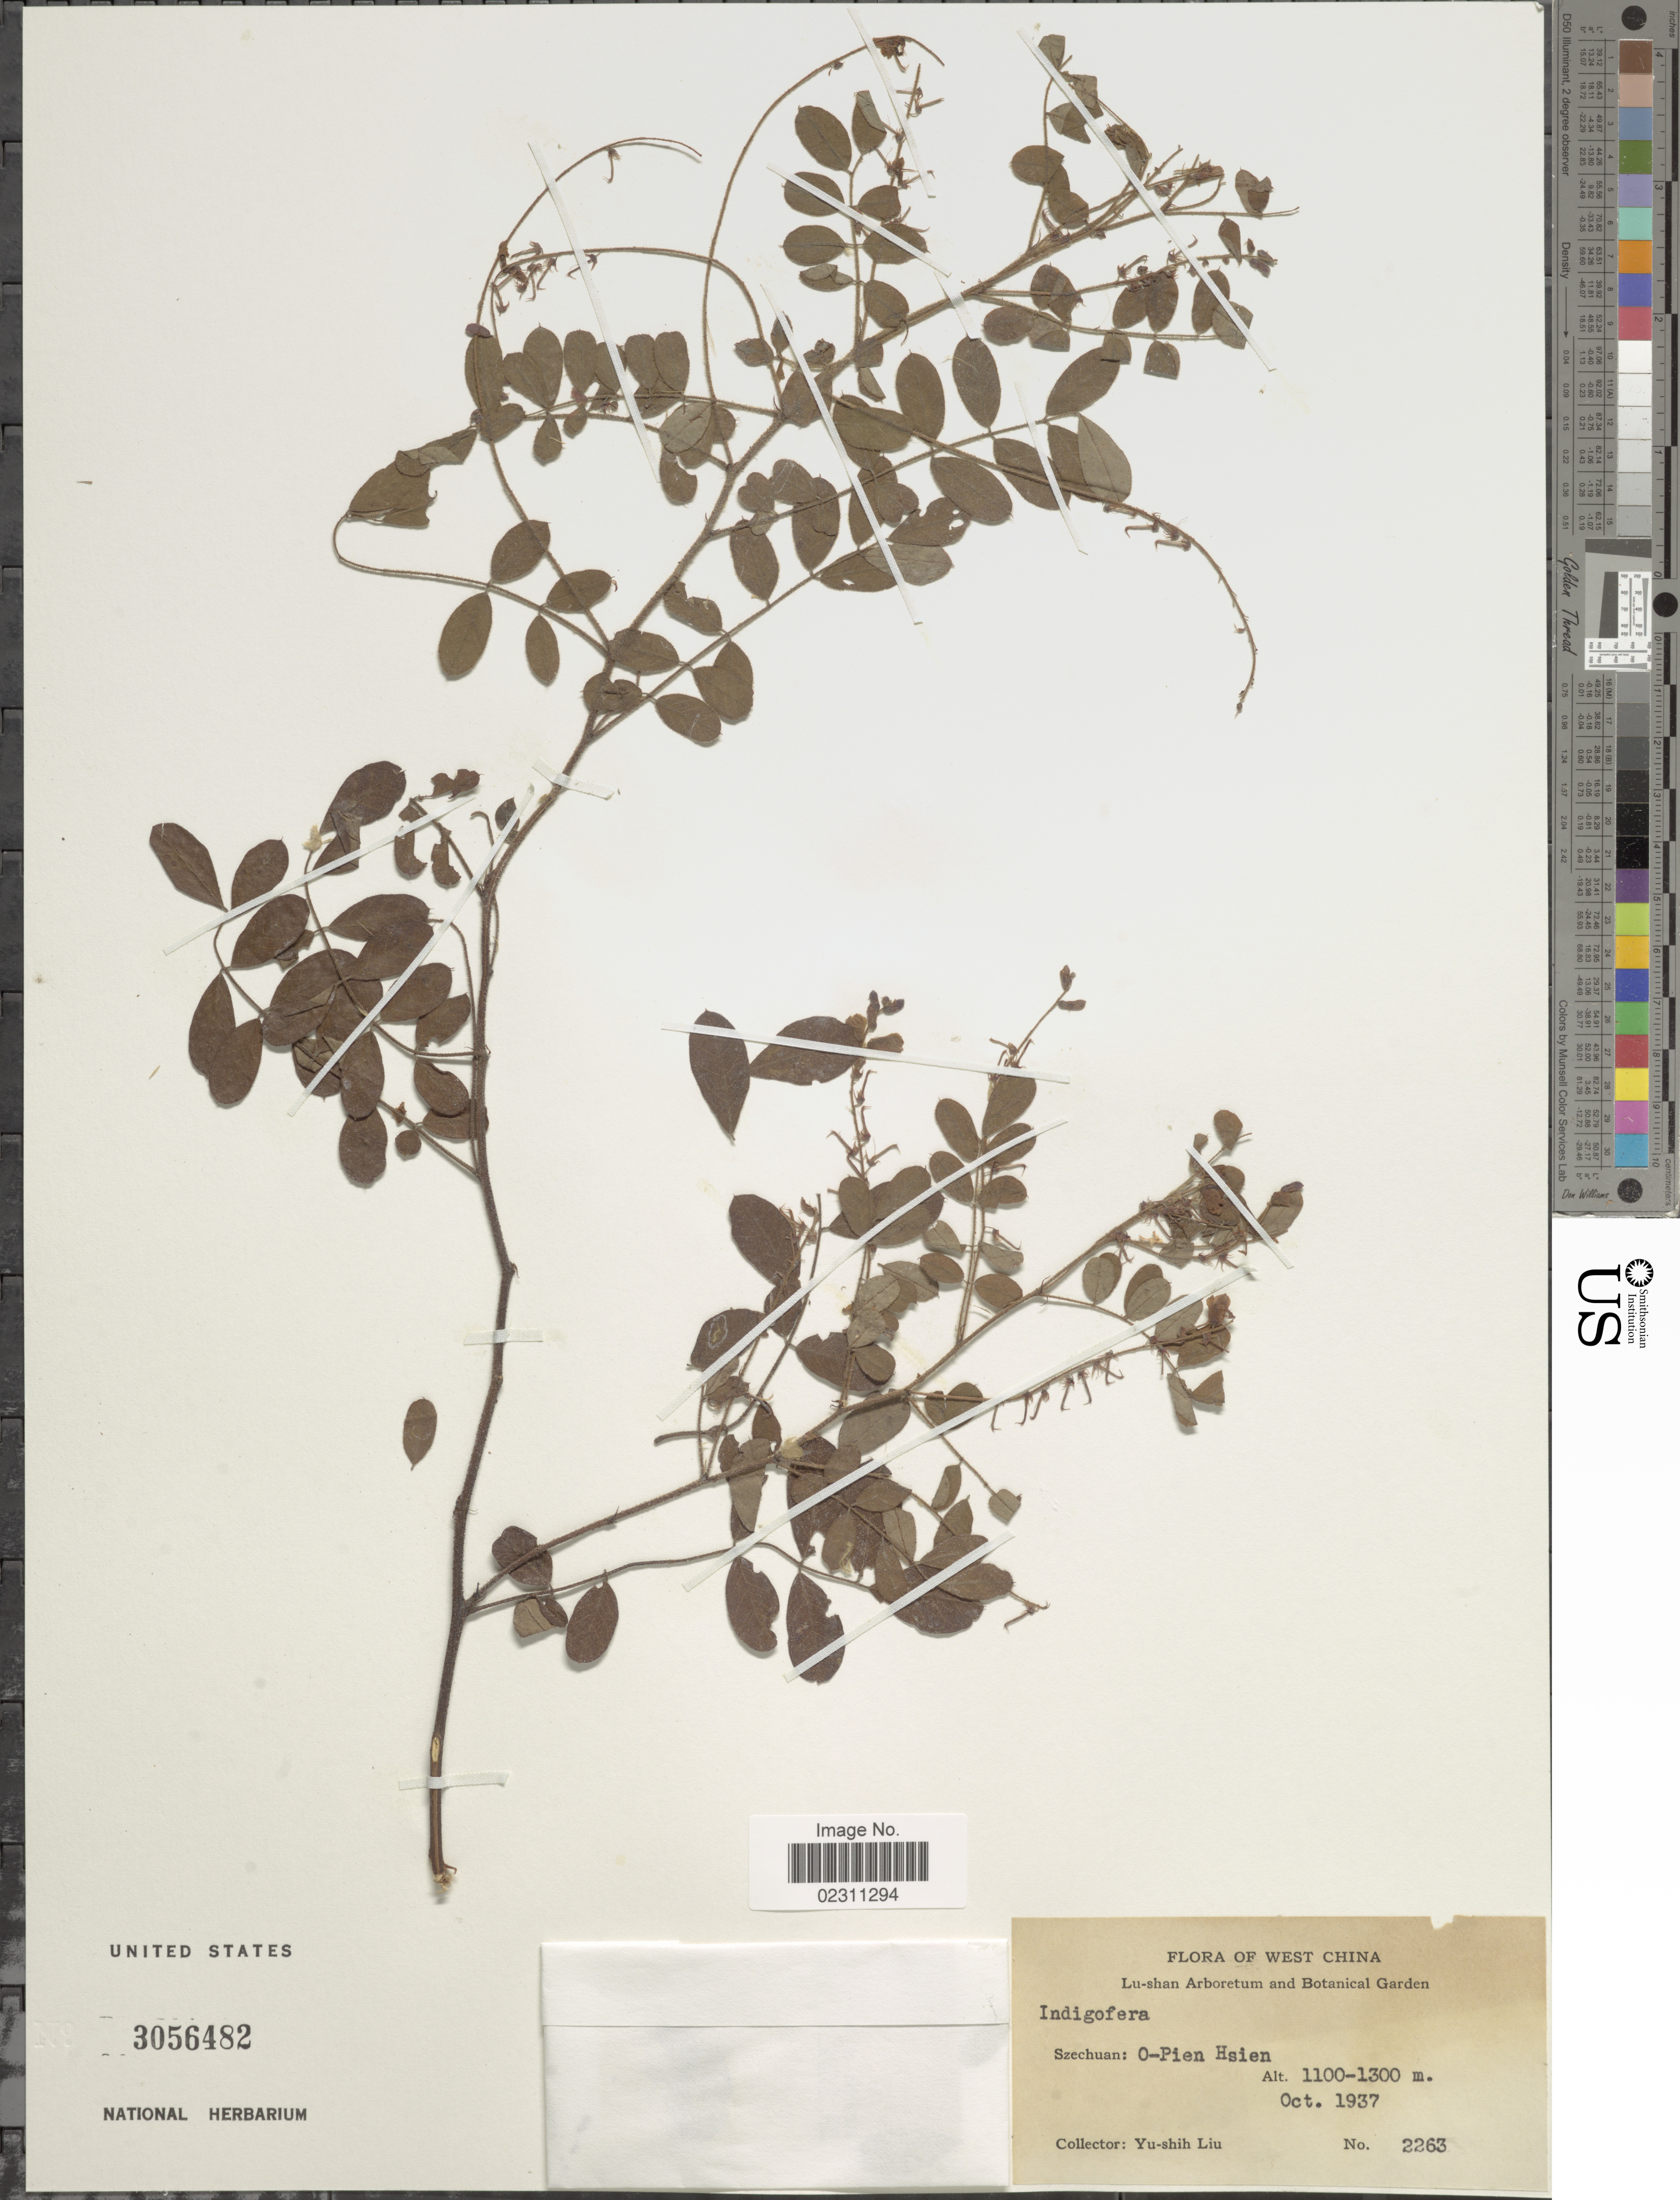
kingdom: Plantae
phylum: Tracheophyta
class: Magnoliopsida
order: Fabales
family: Fabaceae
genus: Indigofera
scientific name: Indigofera sp.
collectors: Y.-S. Liu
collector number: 2263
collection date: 1937-10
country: China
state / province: Sichuan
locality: West China. Szechuan: O-Pien Hsien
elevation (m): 1100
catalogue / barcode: US 3056482